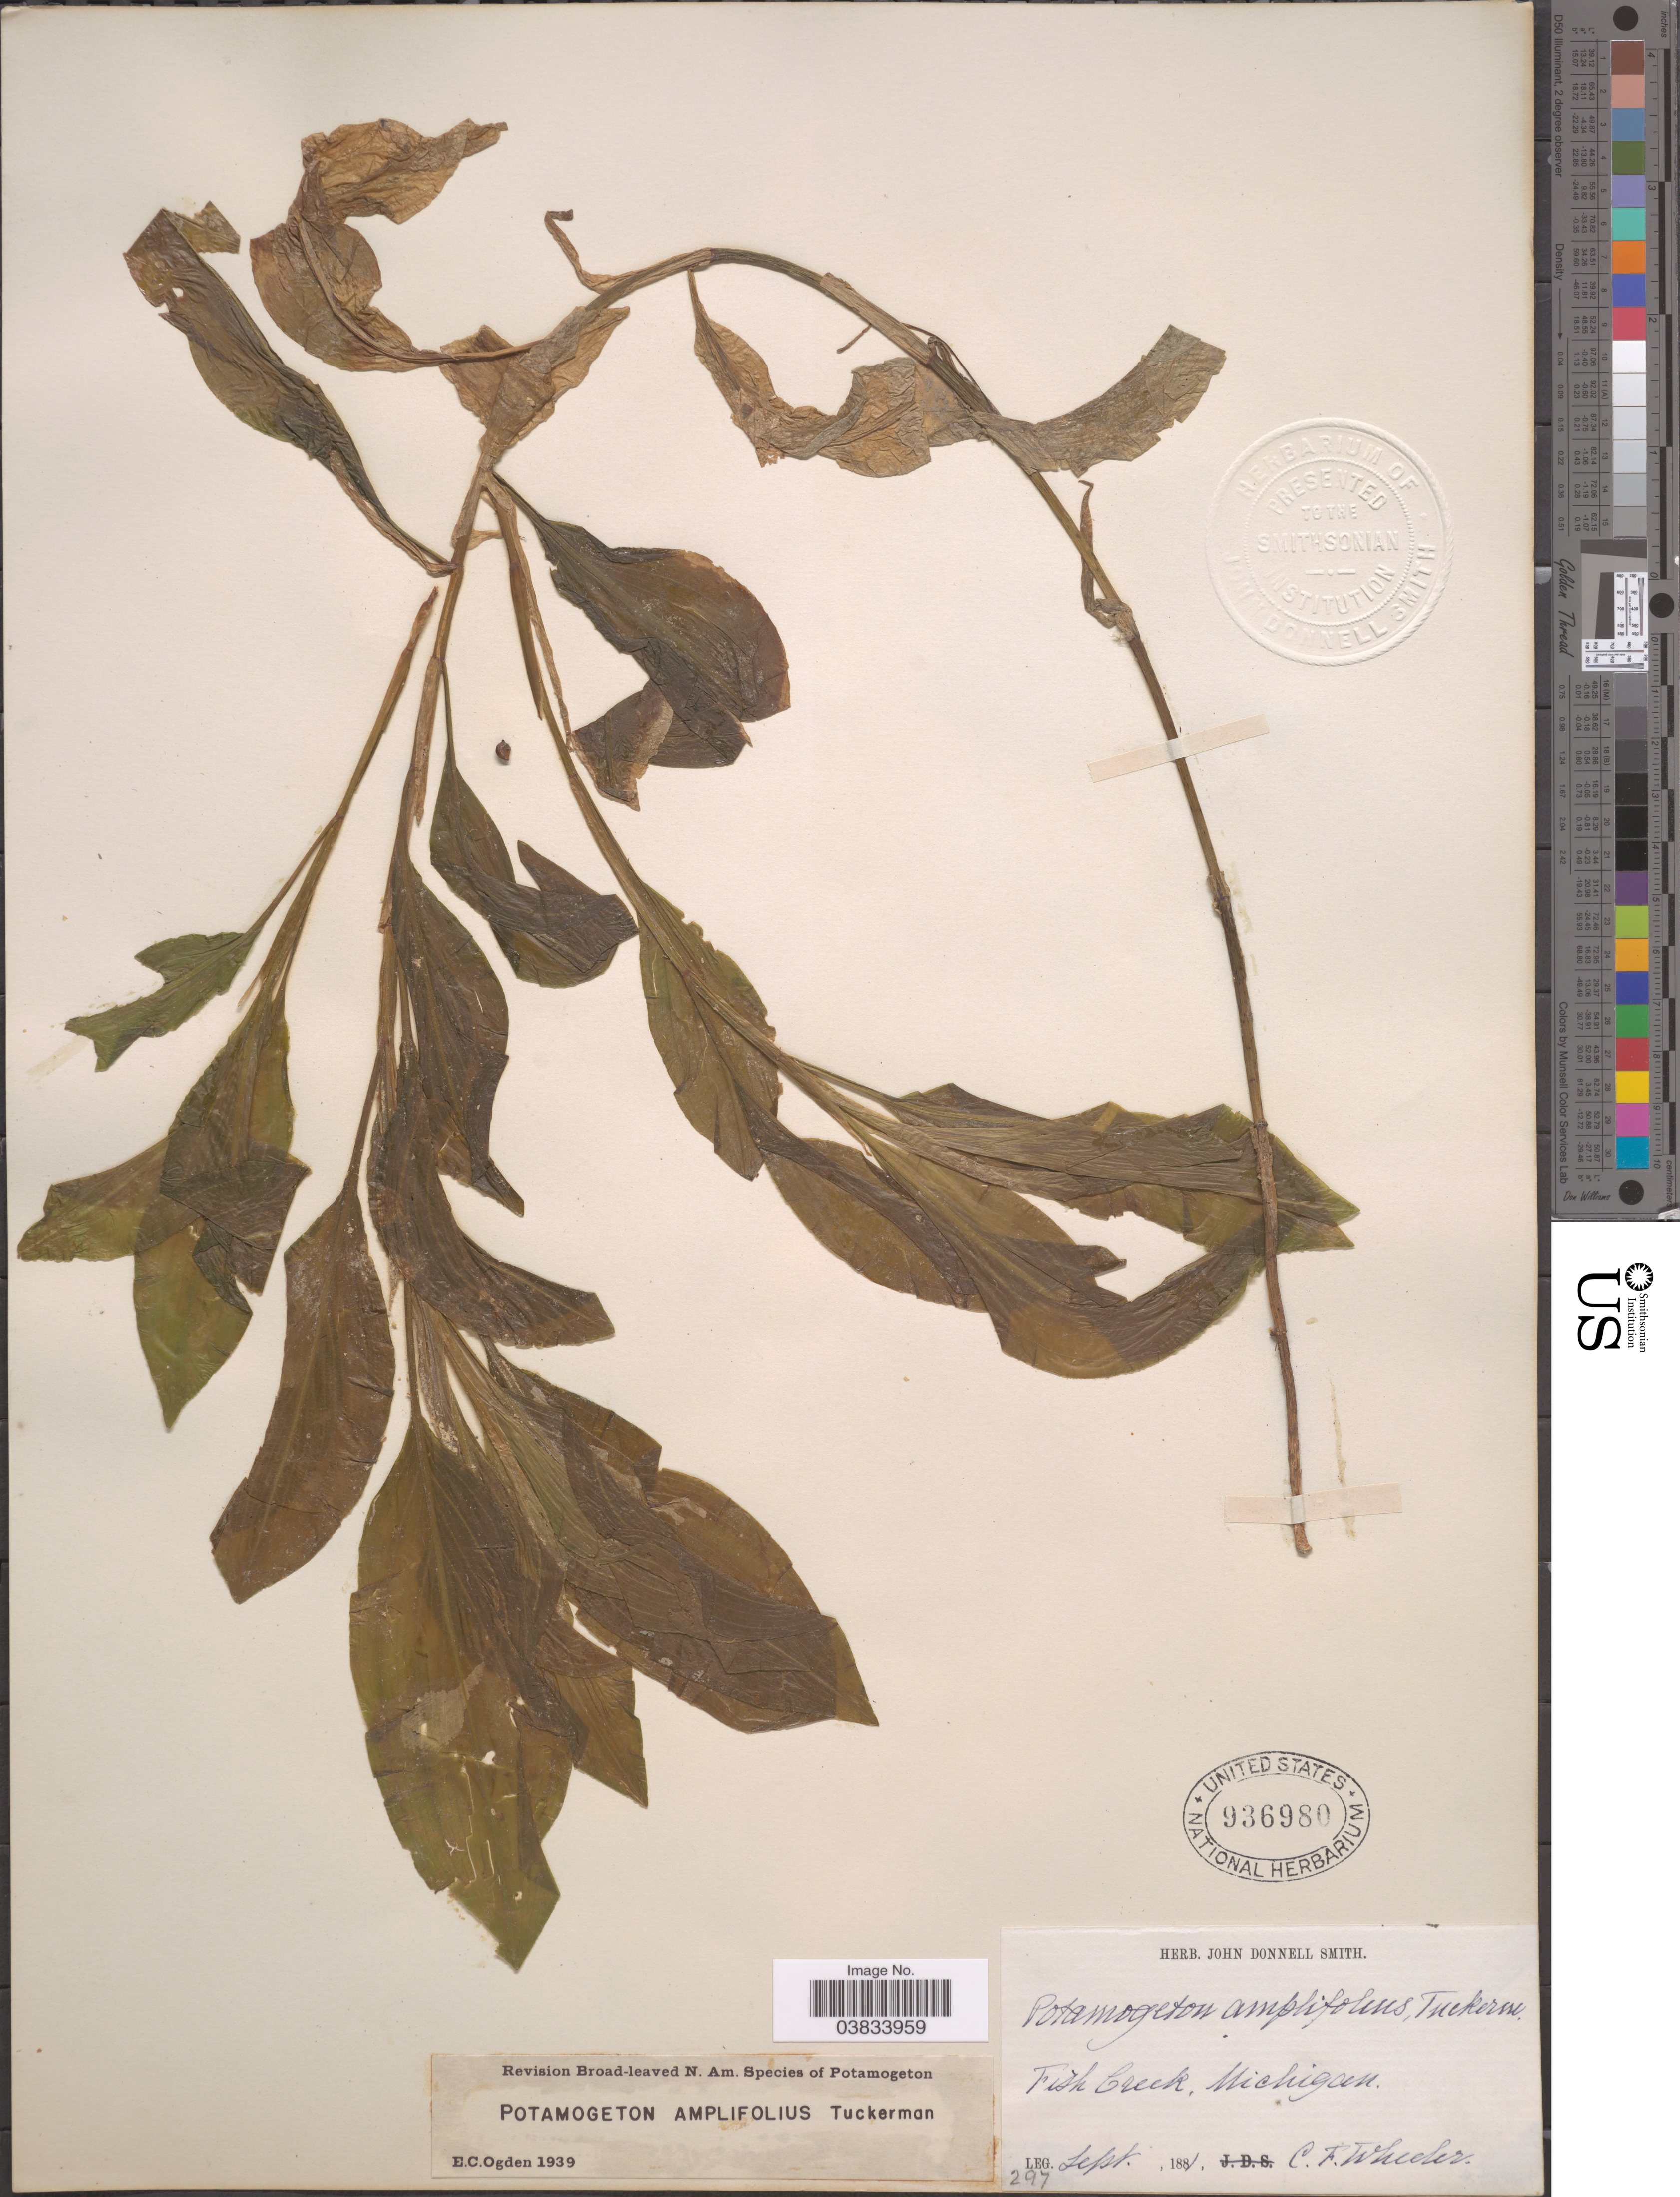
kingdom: Plantae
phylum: Tracheophyta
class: Liliopsida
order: Alismatales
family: Potamogetonaceae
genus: Potamogeton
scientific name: Potamogeton amplifolius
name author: Tuckerm.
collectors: C. Wheeler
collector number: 297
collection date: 1881-09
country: United States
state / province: Michigan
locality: Fish Creek.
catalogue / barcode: US 936980